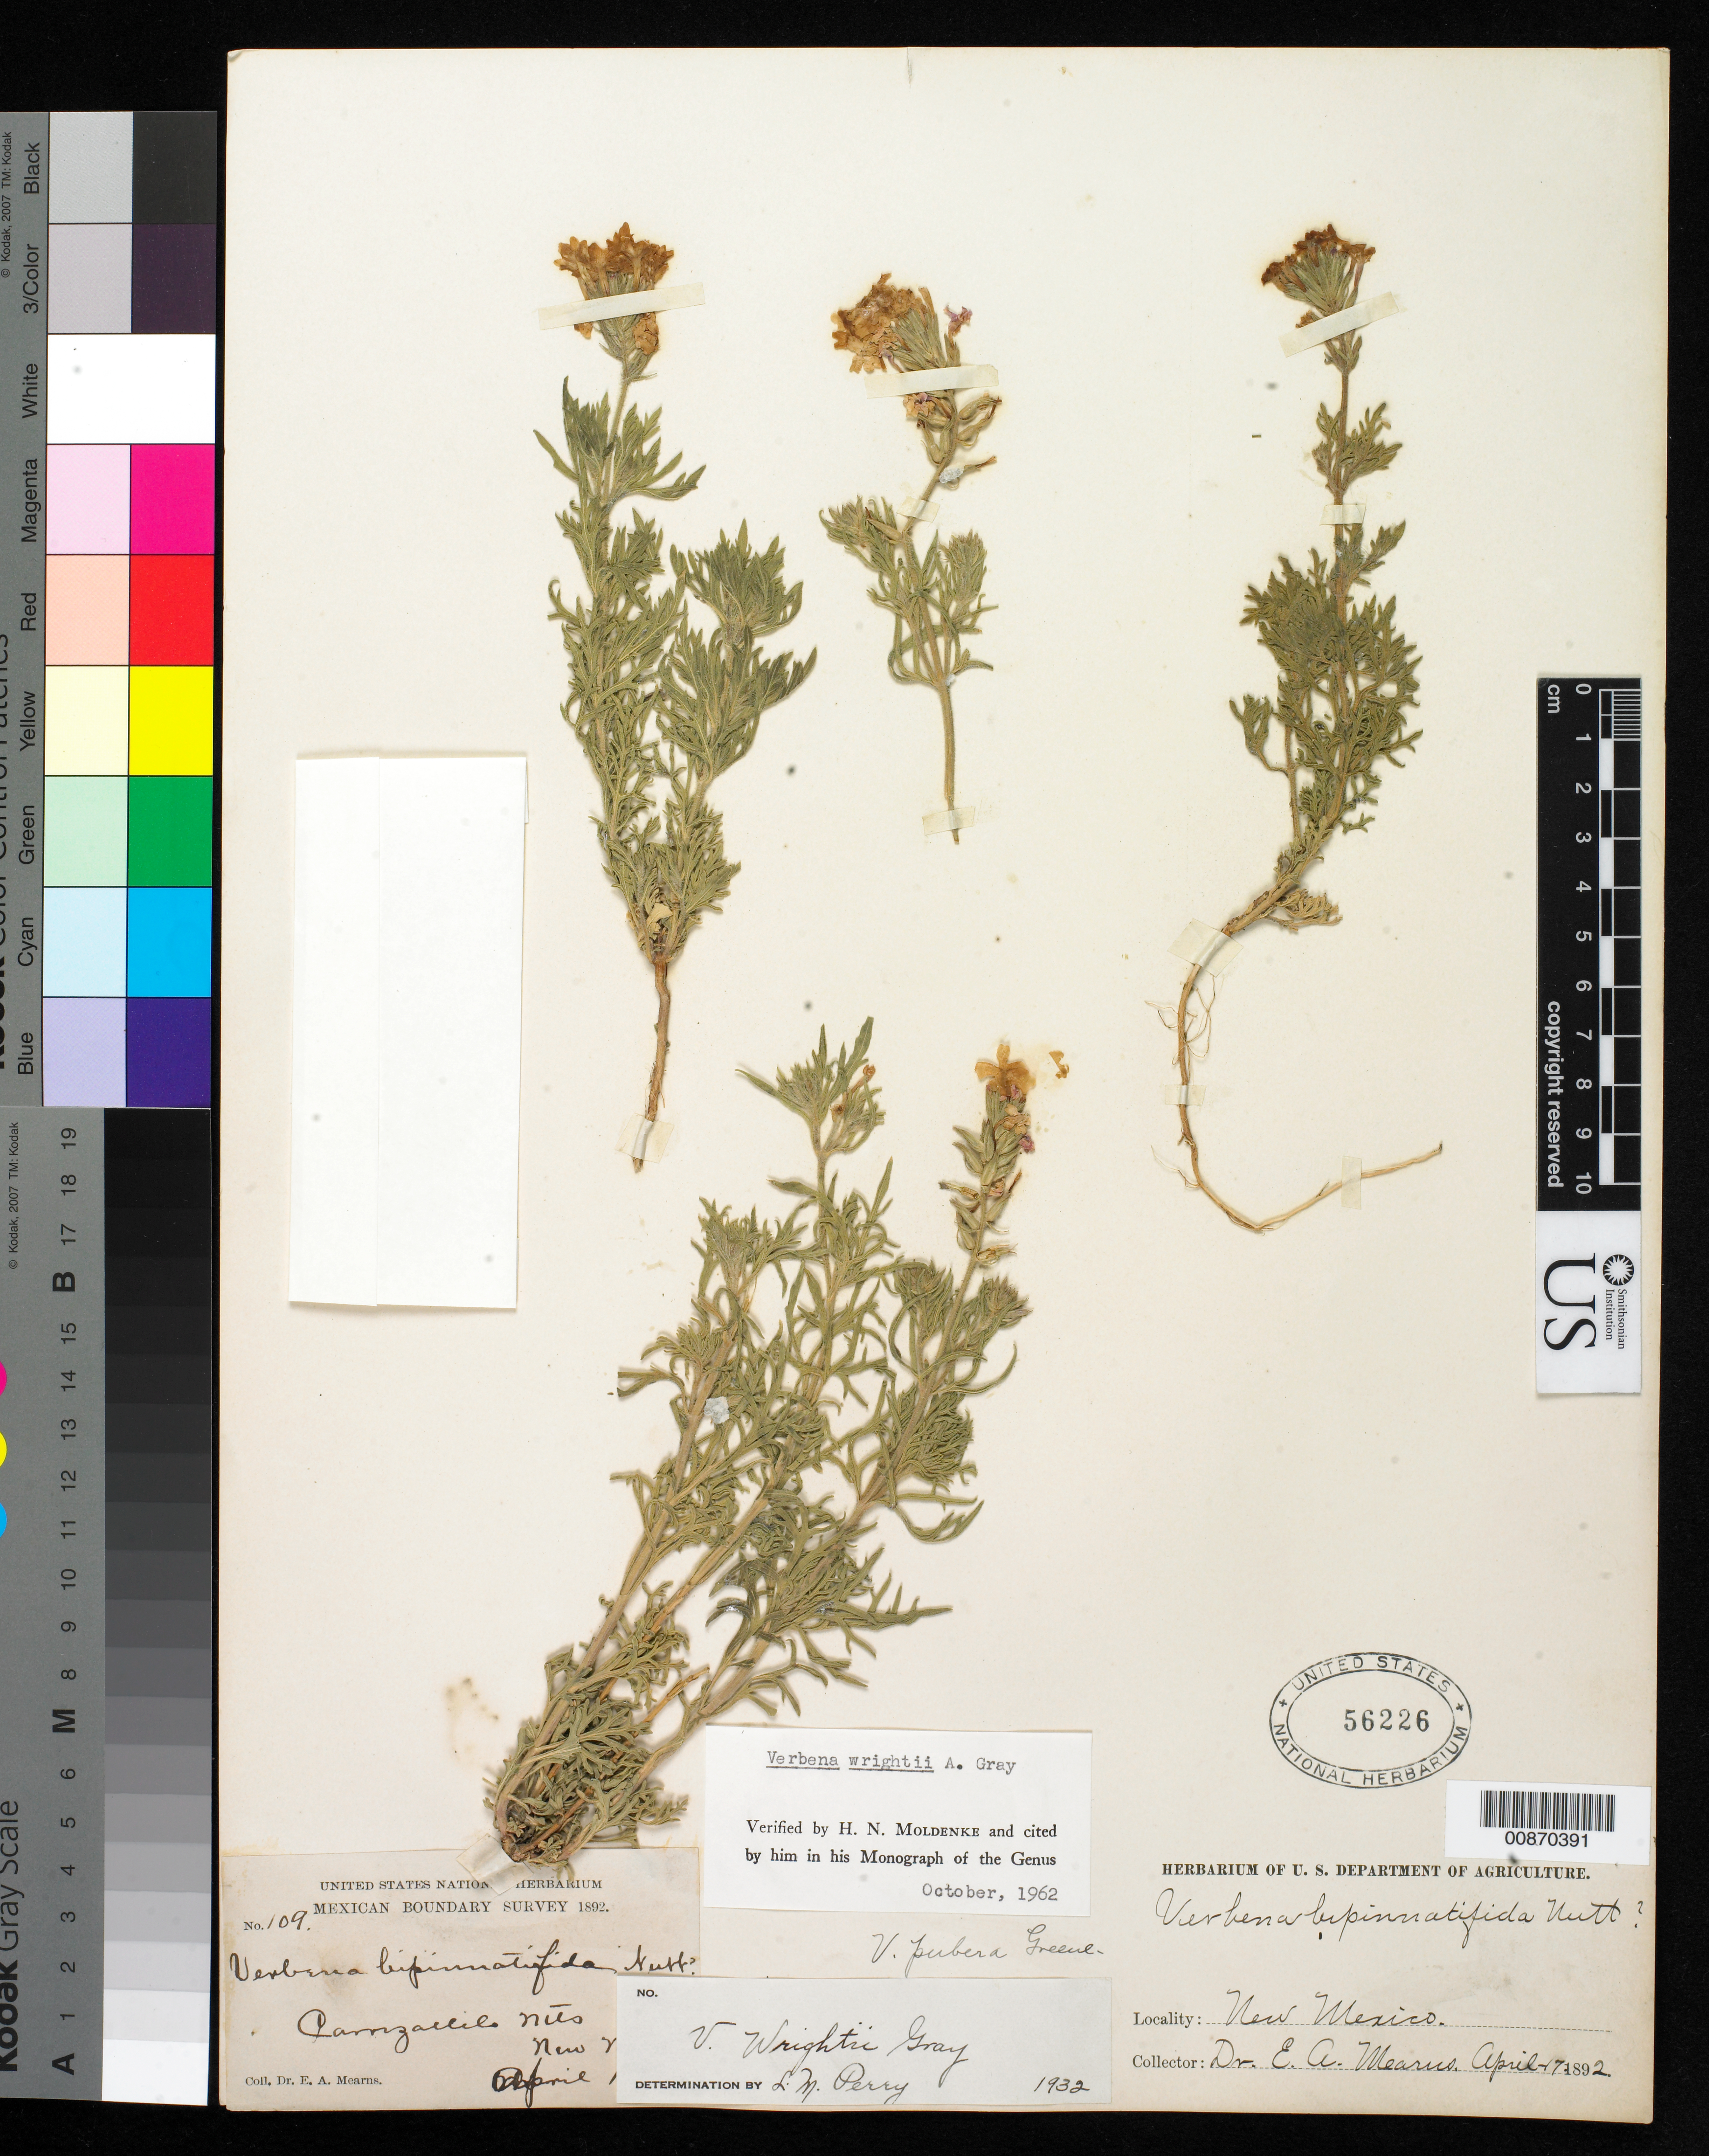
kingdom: Plantae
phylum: Tracheophyta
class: Magnoliopsida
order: Lamiales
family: Verbenaceae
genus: Verbena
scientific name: Verbena wrightii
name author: A. Gray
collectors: E. A. Mearns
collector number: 109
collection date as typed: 17 Apr 1892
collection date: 1892-04-17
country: United States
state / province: New Mexico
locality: Carrizalillo Mts, New Mexico.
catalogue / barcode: US 56226